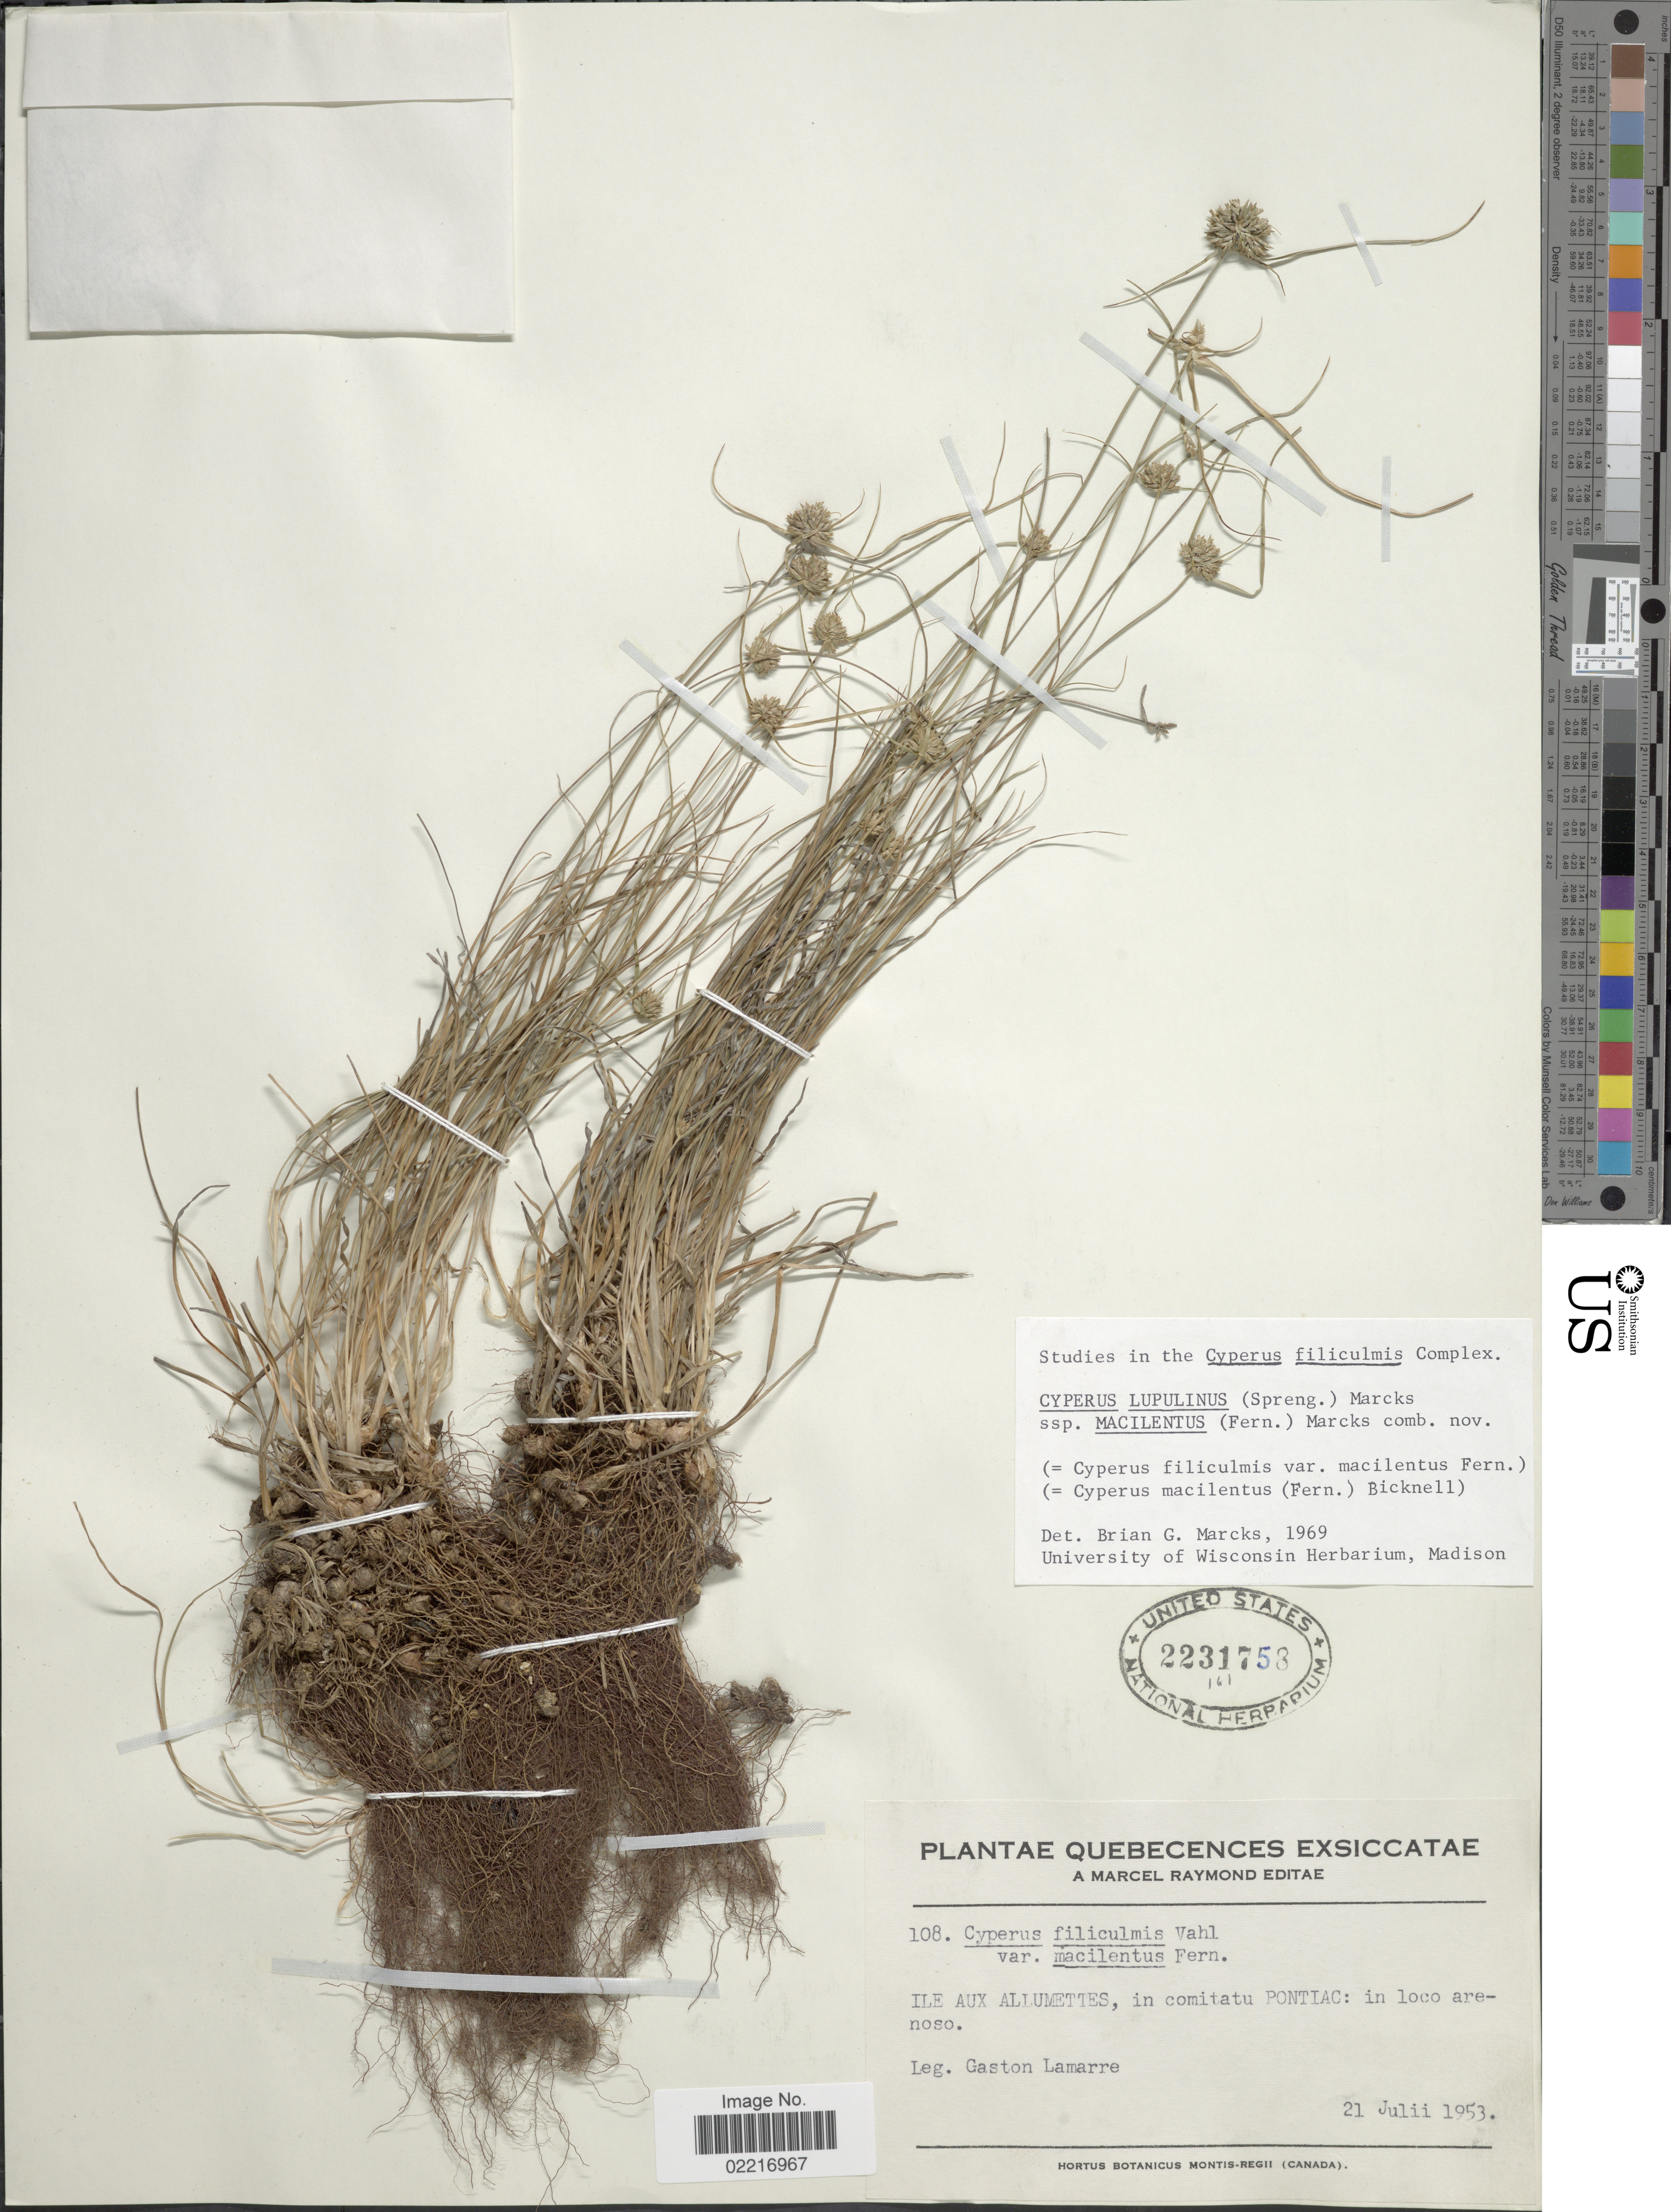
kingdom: Plantae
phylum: Tracheophyta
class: Liliopsida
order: Poales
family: Cyperaceae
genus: Cyperus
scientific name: Cyperus lupulinus subsp. macilentus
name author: (Fernald) Marcks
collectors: G. Lamarre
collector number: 108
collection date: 1953-07-21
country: Canada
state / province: Quebec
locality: Ile Aux Allumettes, in camitatu Pontiac: in loco arenoso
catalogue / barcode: US 2231758